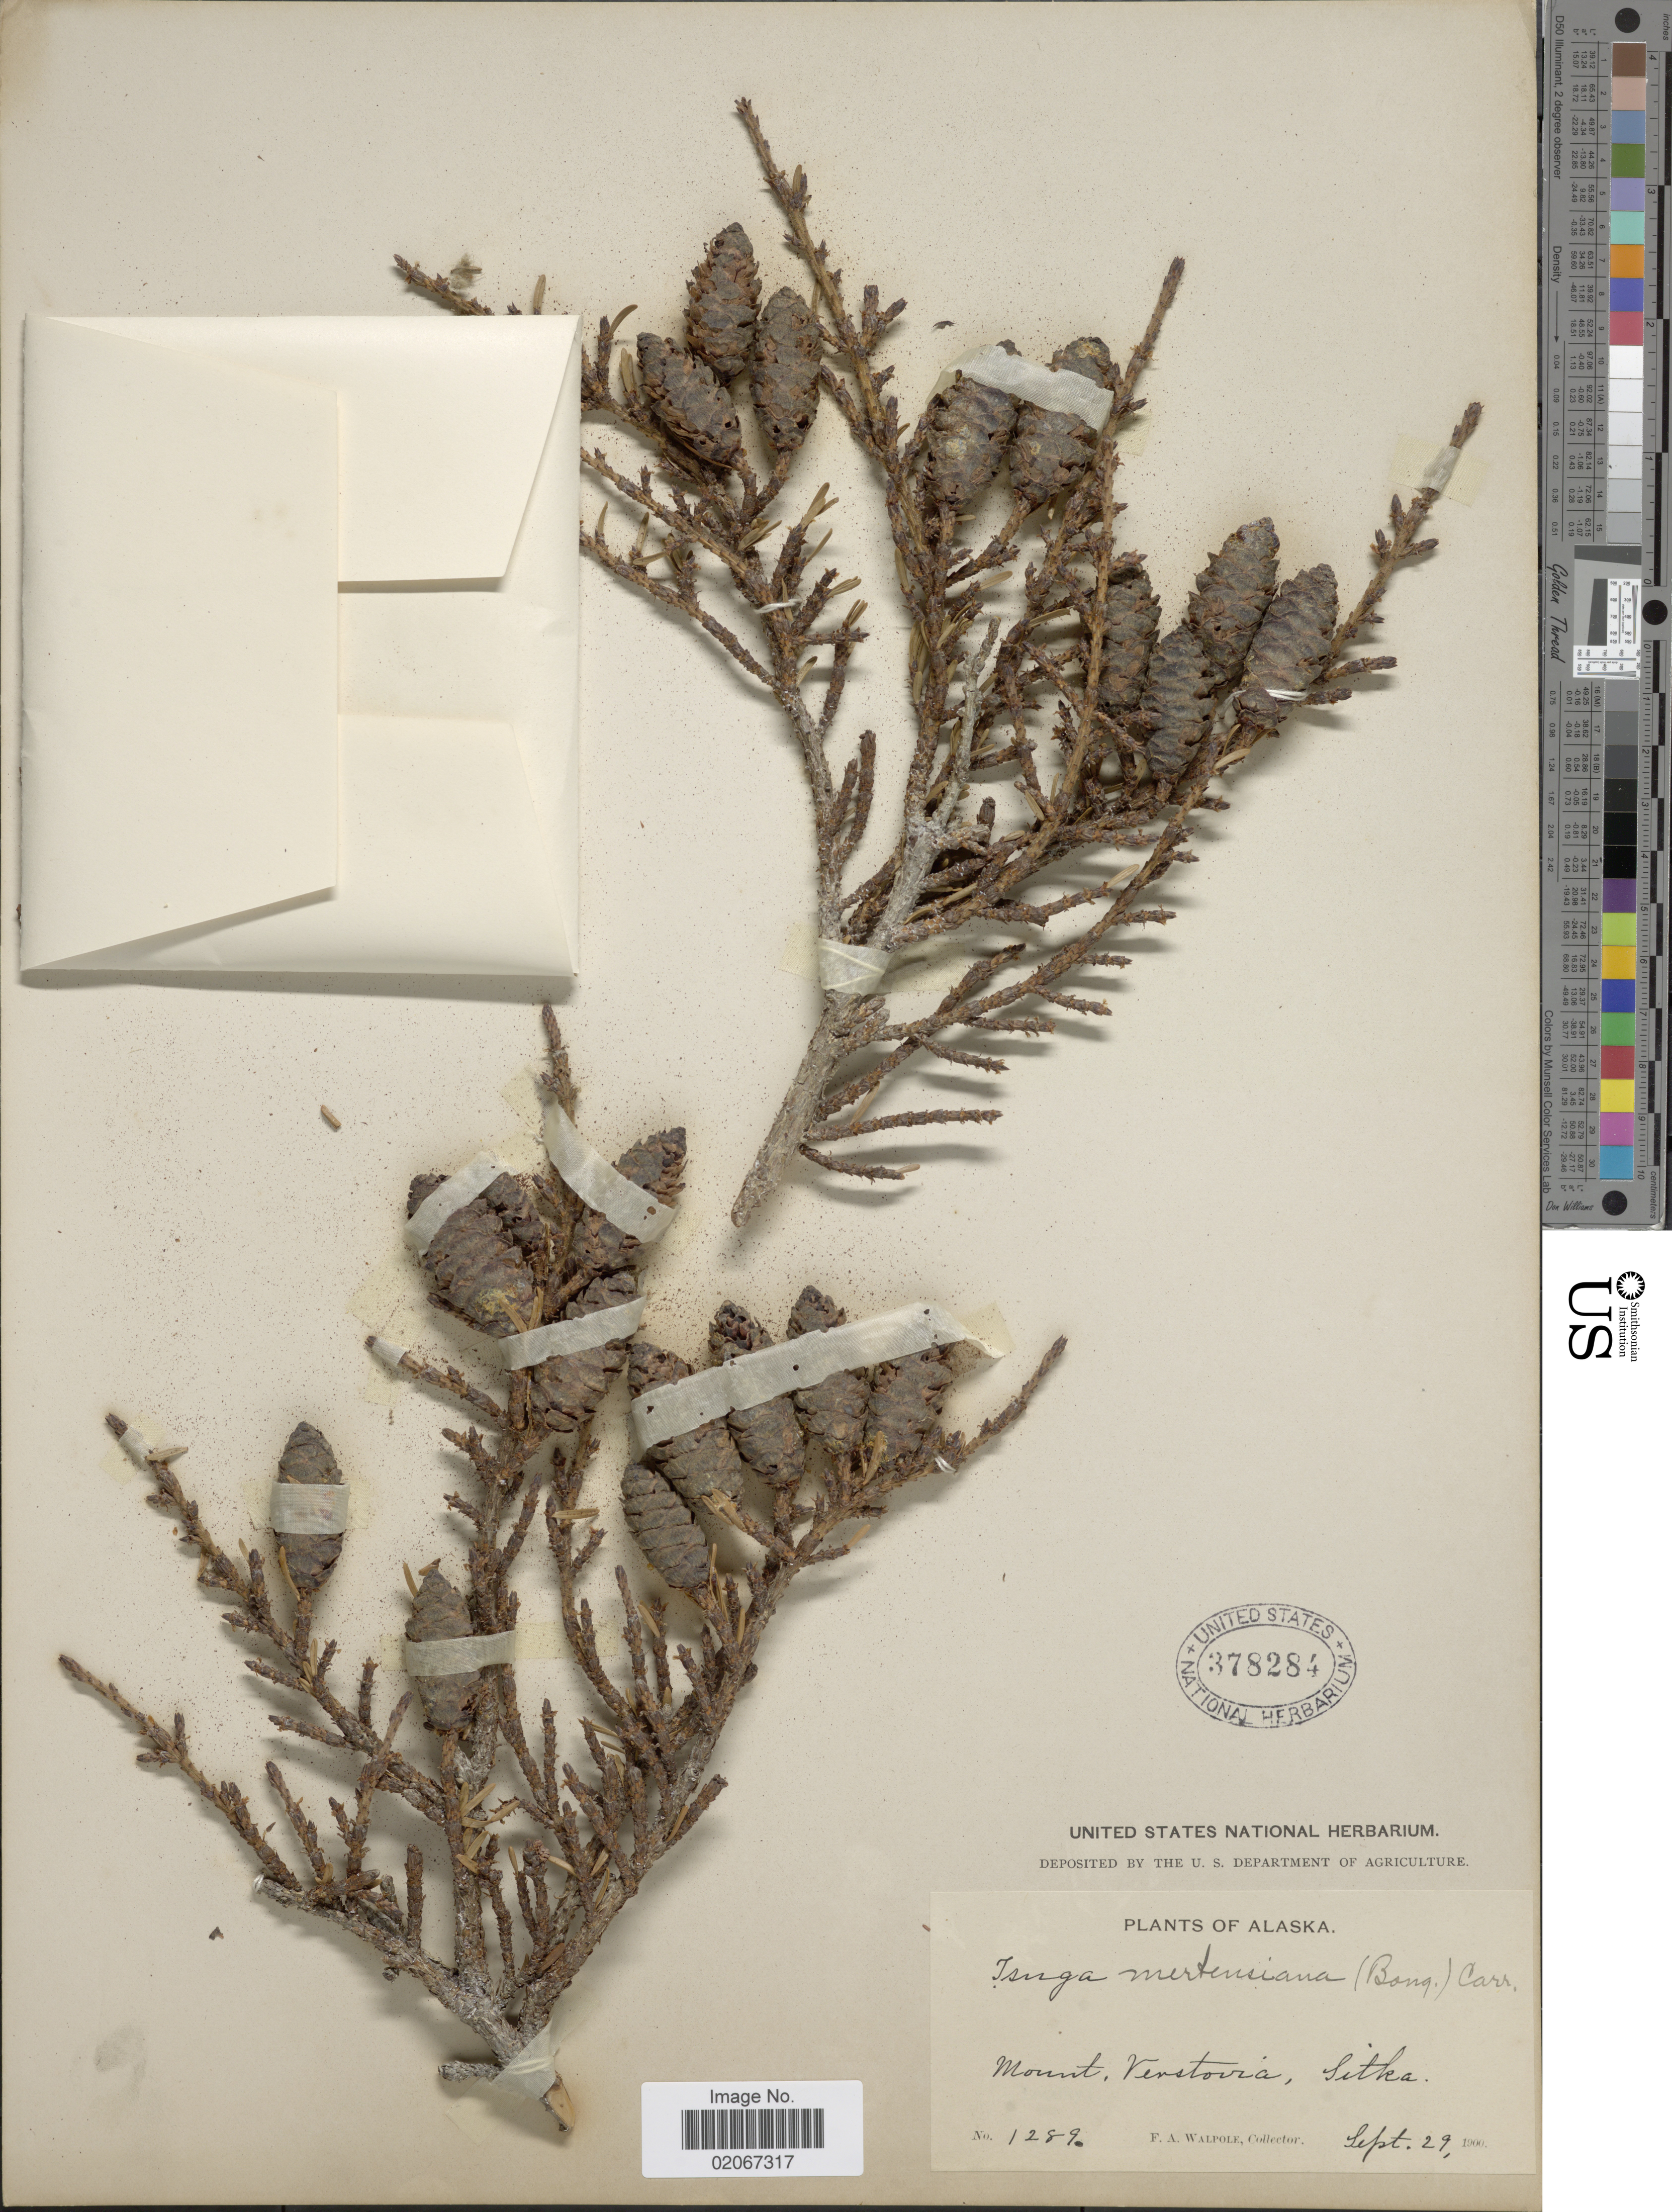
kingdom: Plantae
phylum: Tracheophyta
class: Pinopsida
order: Pinales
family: Pinaceae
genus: Tsuga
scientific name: Tsuga mertensiana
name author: (Bong.) Carrière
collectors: F. Walpole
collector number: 1289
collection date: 1900-09-29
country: United States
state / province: Alaska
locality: Mount Verstovia, Sitka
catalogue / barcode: US 378284